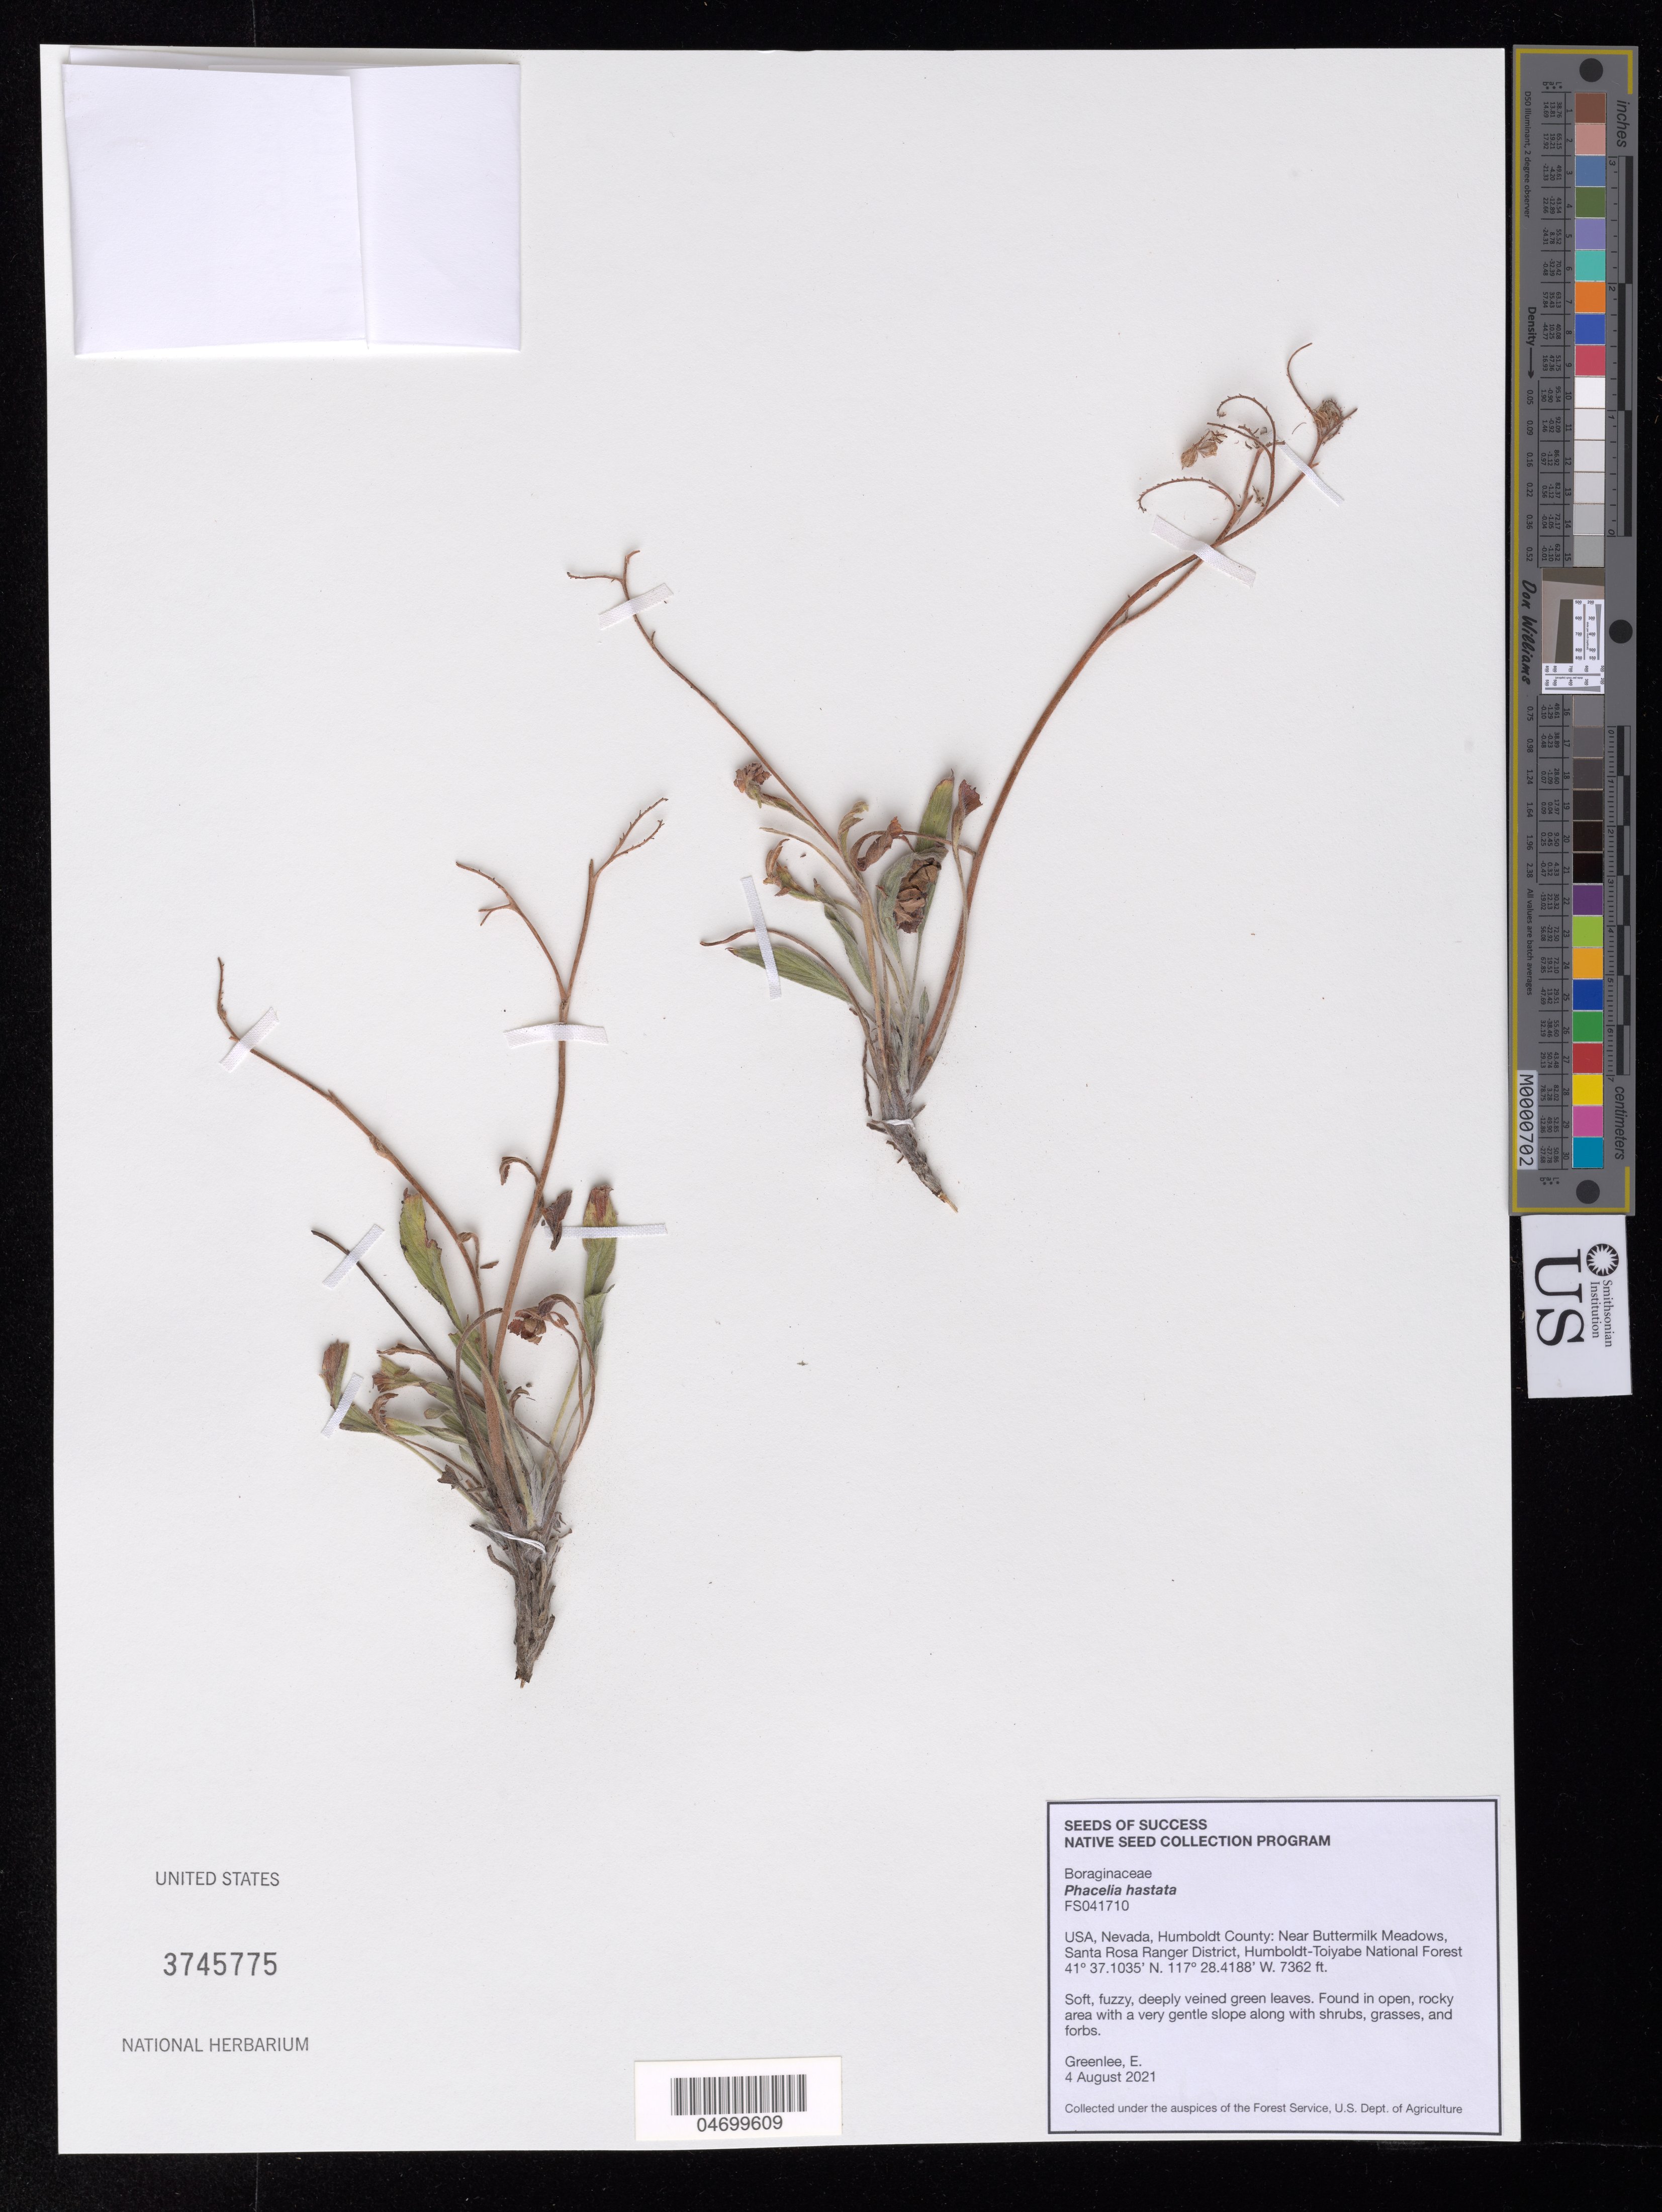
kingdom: Plantae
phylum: Tracheophyta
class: Magnoliopsida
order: Boraginales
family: Hydrophyllaceae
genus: Phacelia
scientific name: Phacelia hastata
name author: Douglas ex Lehm.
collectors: E. Greenlee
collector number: FS041710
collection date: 2021-08-04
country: United States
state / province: Nevada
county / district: Humboldt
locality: Near Buttermilk Meadows, Santa Rosa Ranger District. Humboldt-Toiyabe National Forest.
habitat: Open, rocky ares with a very gentle slope along with shrubs, grasses, and forbs.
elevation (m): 2244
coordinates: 41 37.1035 N, 117 28.4188 W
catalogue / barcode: US 3745775